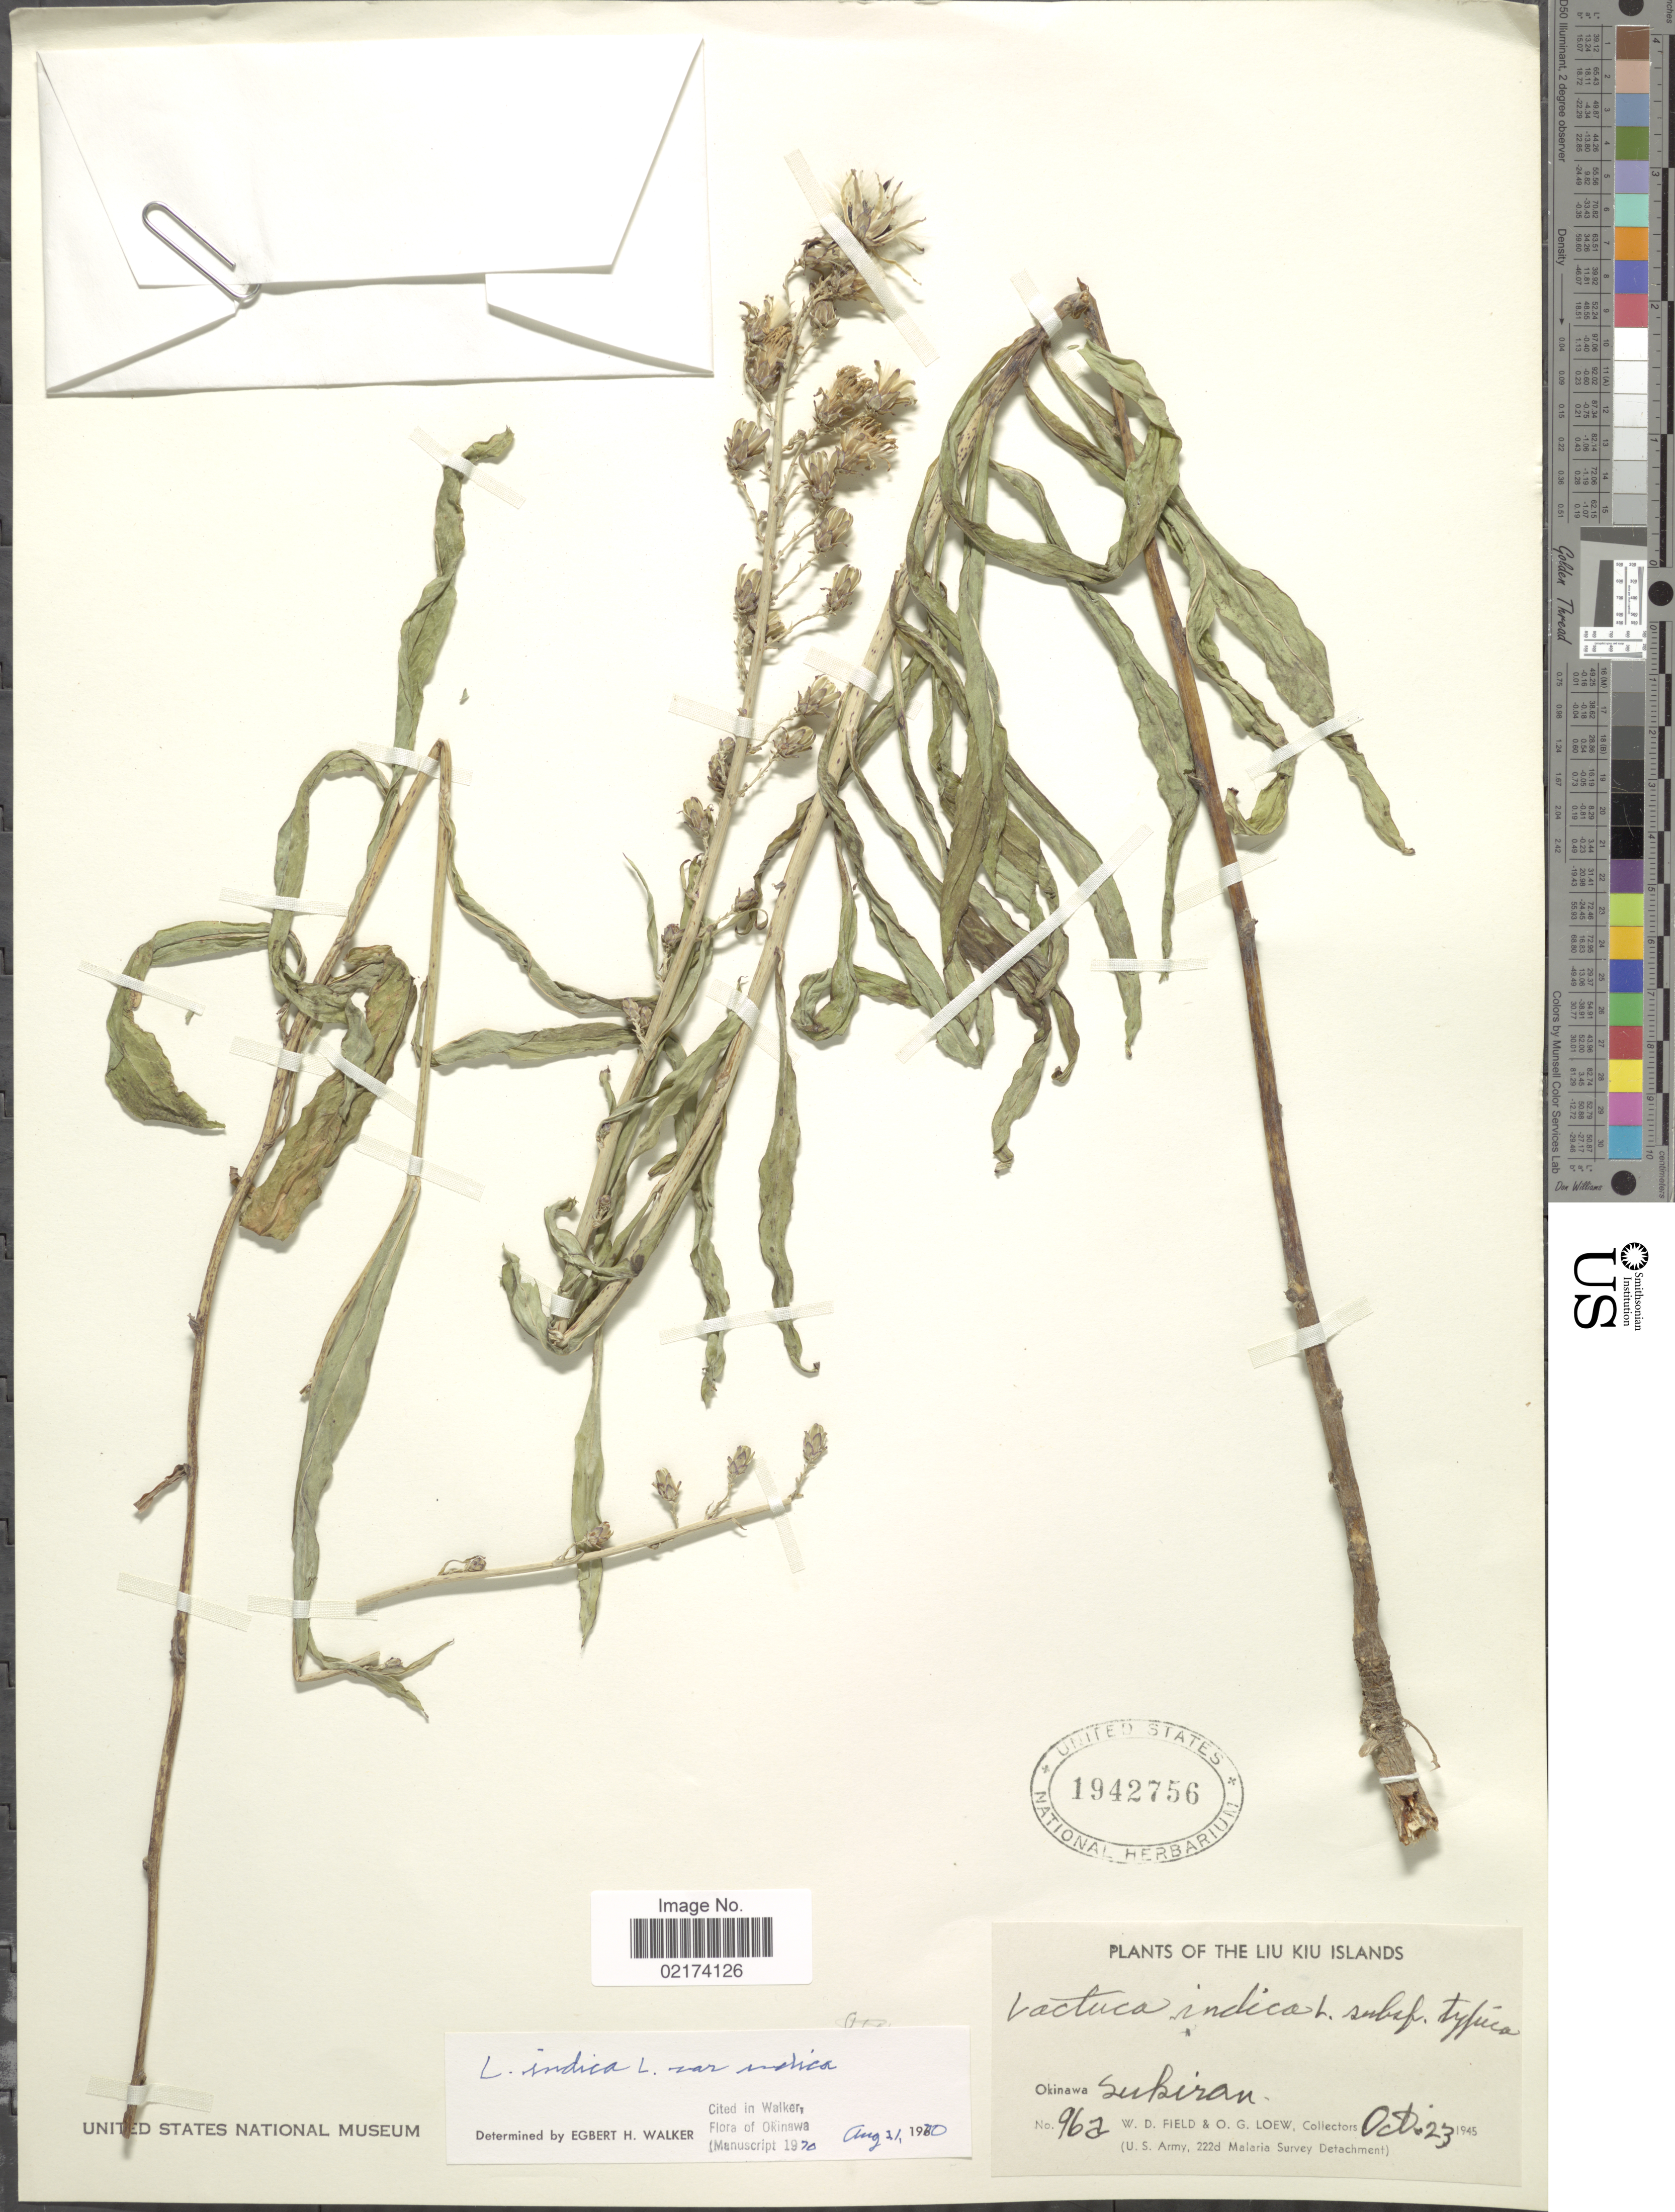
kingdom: Plantae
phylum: Tracheophyta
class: Magnoliopsida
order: Asterales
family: Asteraceae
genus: Lactuca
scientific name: Lactuca indica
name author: L.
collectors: W. D. Field & O. G. Loew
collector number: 962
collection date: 1945-10-23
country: Japan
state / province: Okinawa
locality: Liu Kiu Islands, Sukiran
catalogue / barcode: US 1942756